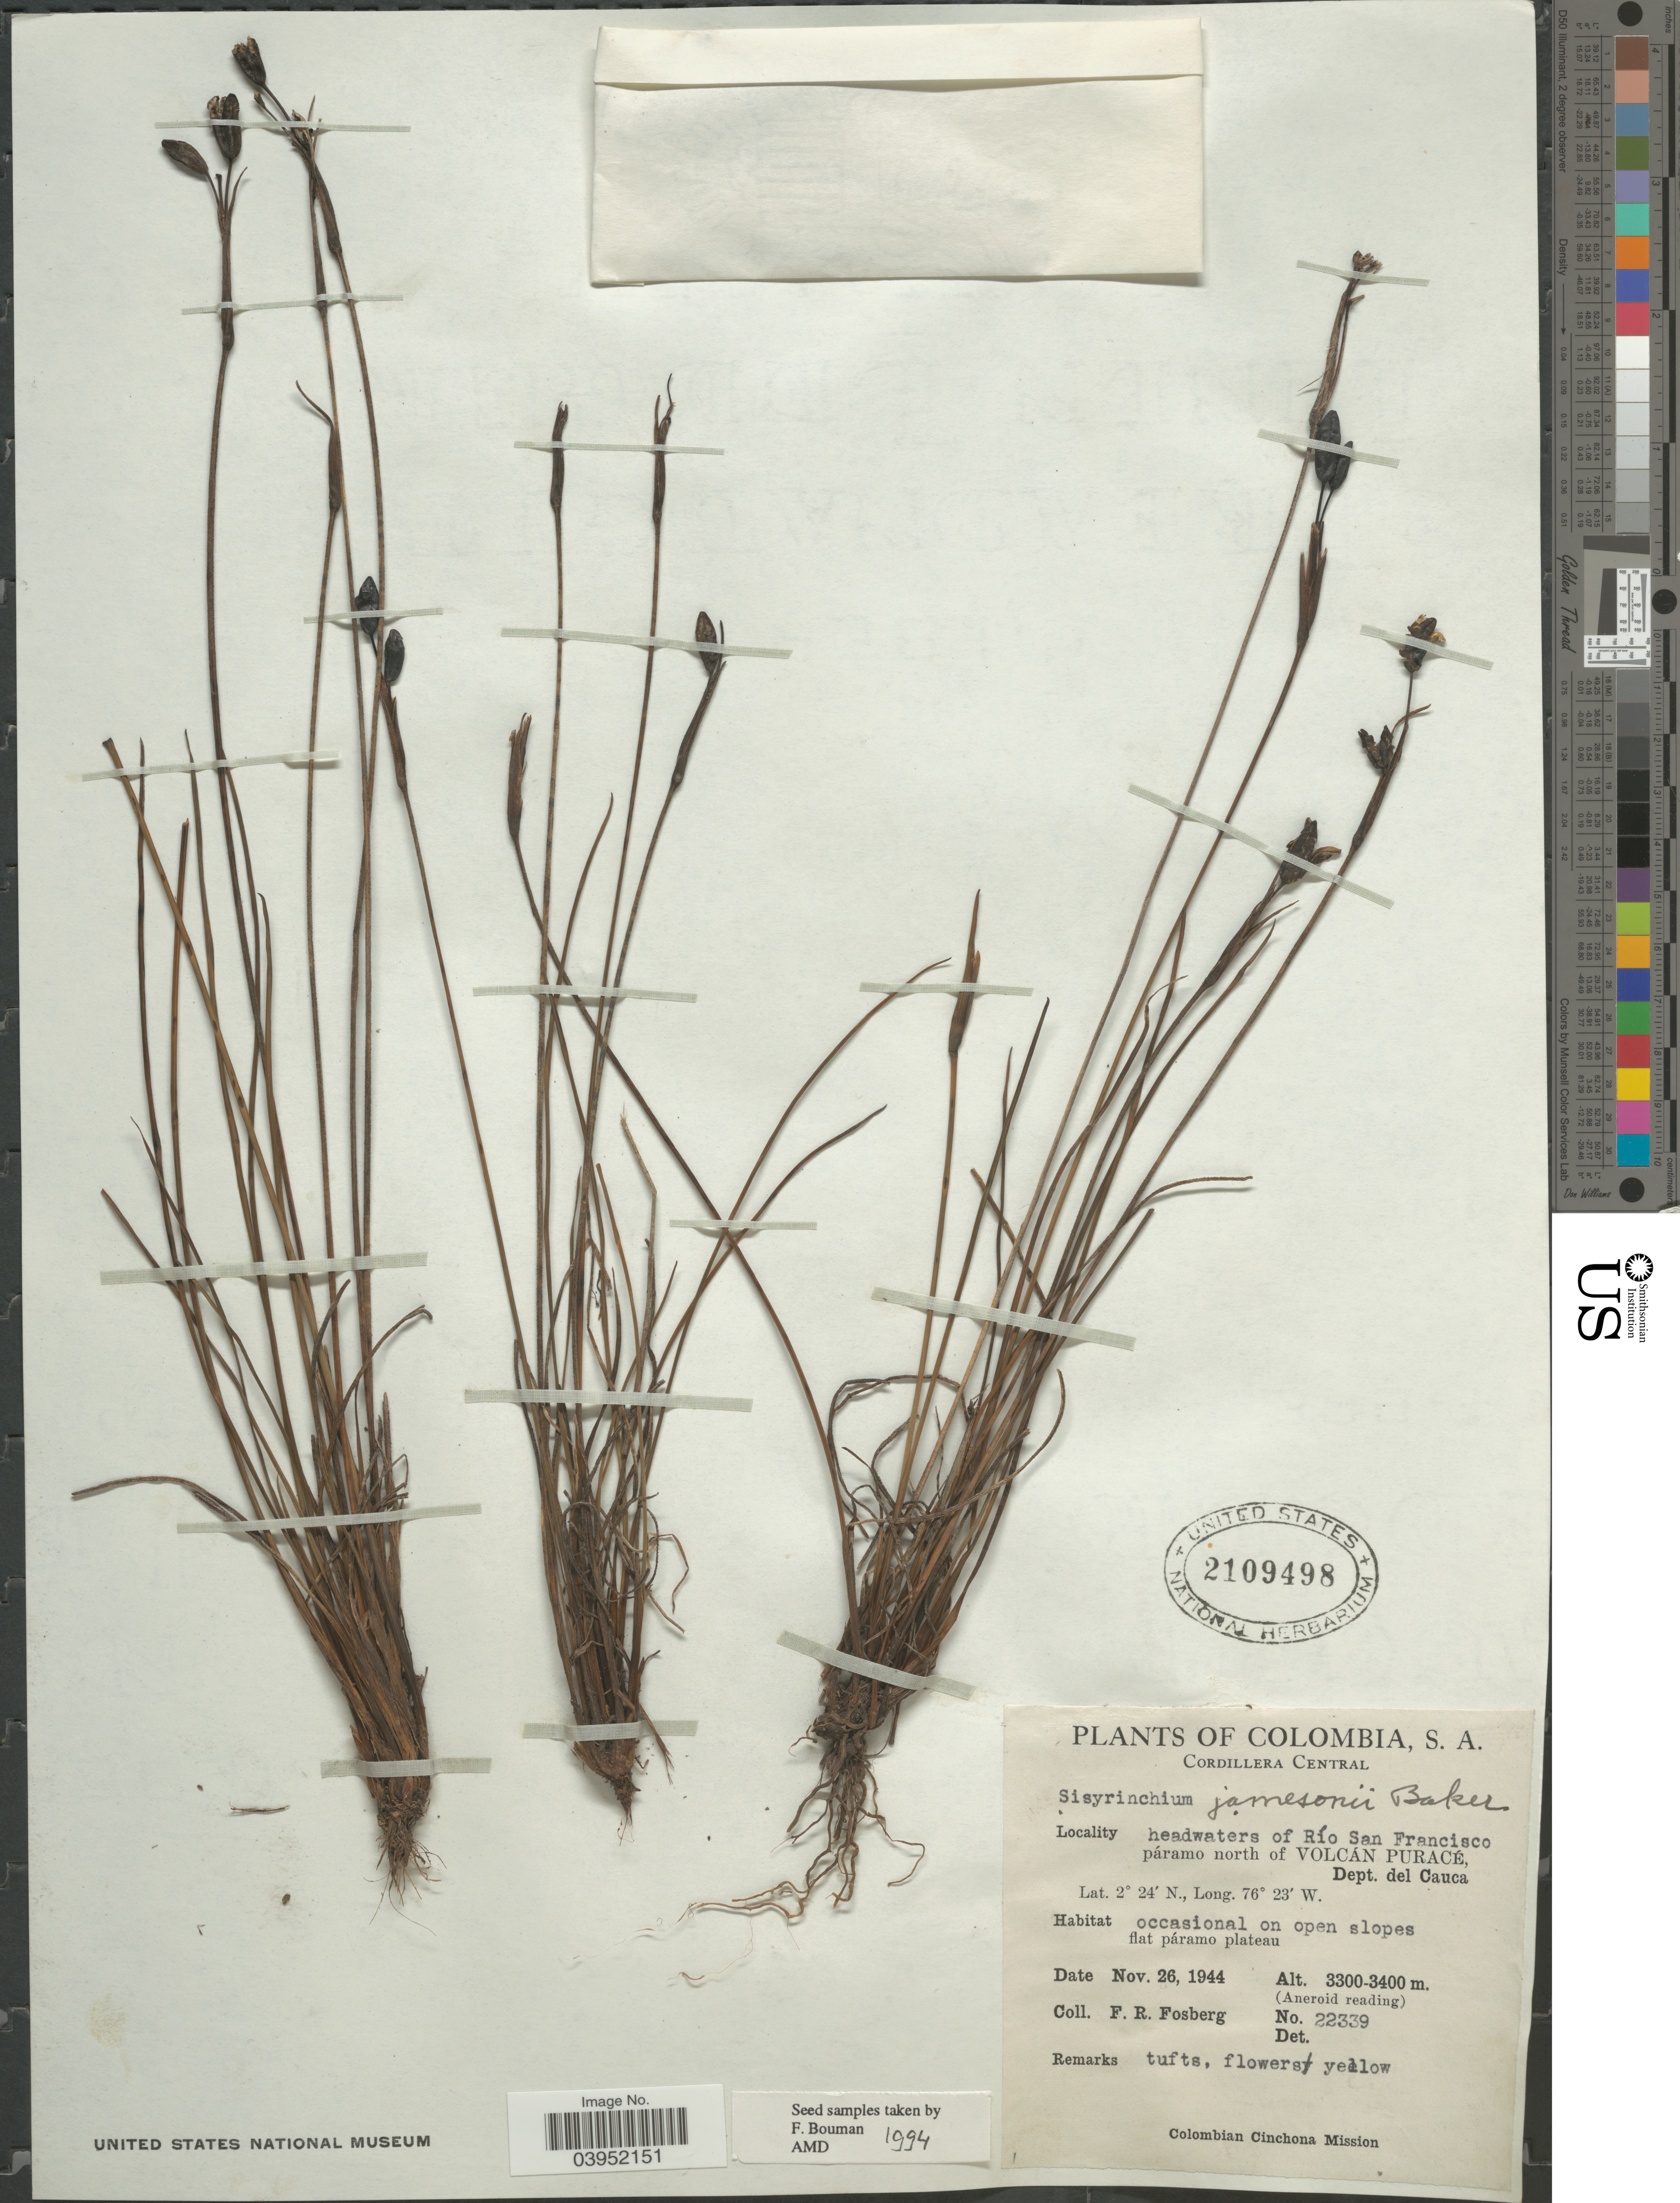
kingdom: Plantae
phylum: Tracheophyta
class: Liliopsida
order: Asparagales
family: Iridaceae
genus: Sisyrinchium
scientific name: Sisyrinchium jamesonii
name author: Baker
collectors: F. R. Fosberg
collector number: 22339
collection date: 1944-11-26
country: Colombia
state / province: Cauca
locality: Cordillera Central. Headwaters of Río San Francisco páramo north of Volcán Puracé, Dept. del Cauca.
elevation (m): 3300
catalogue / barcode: US 2109498